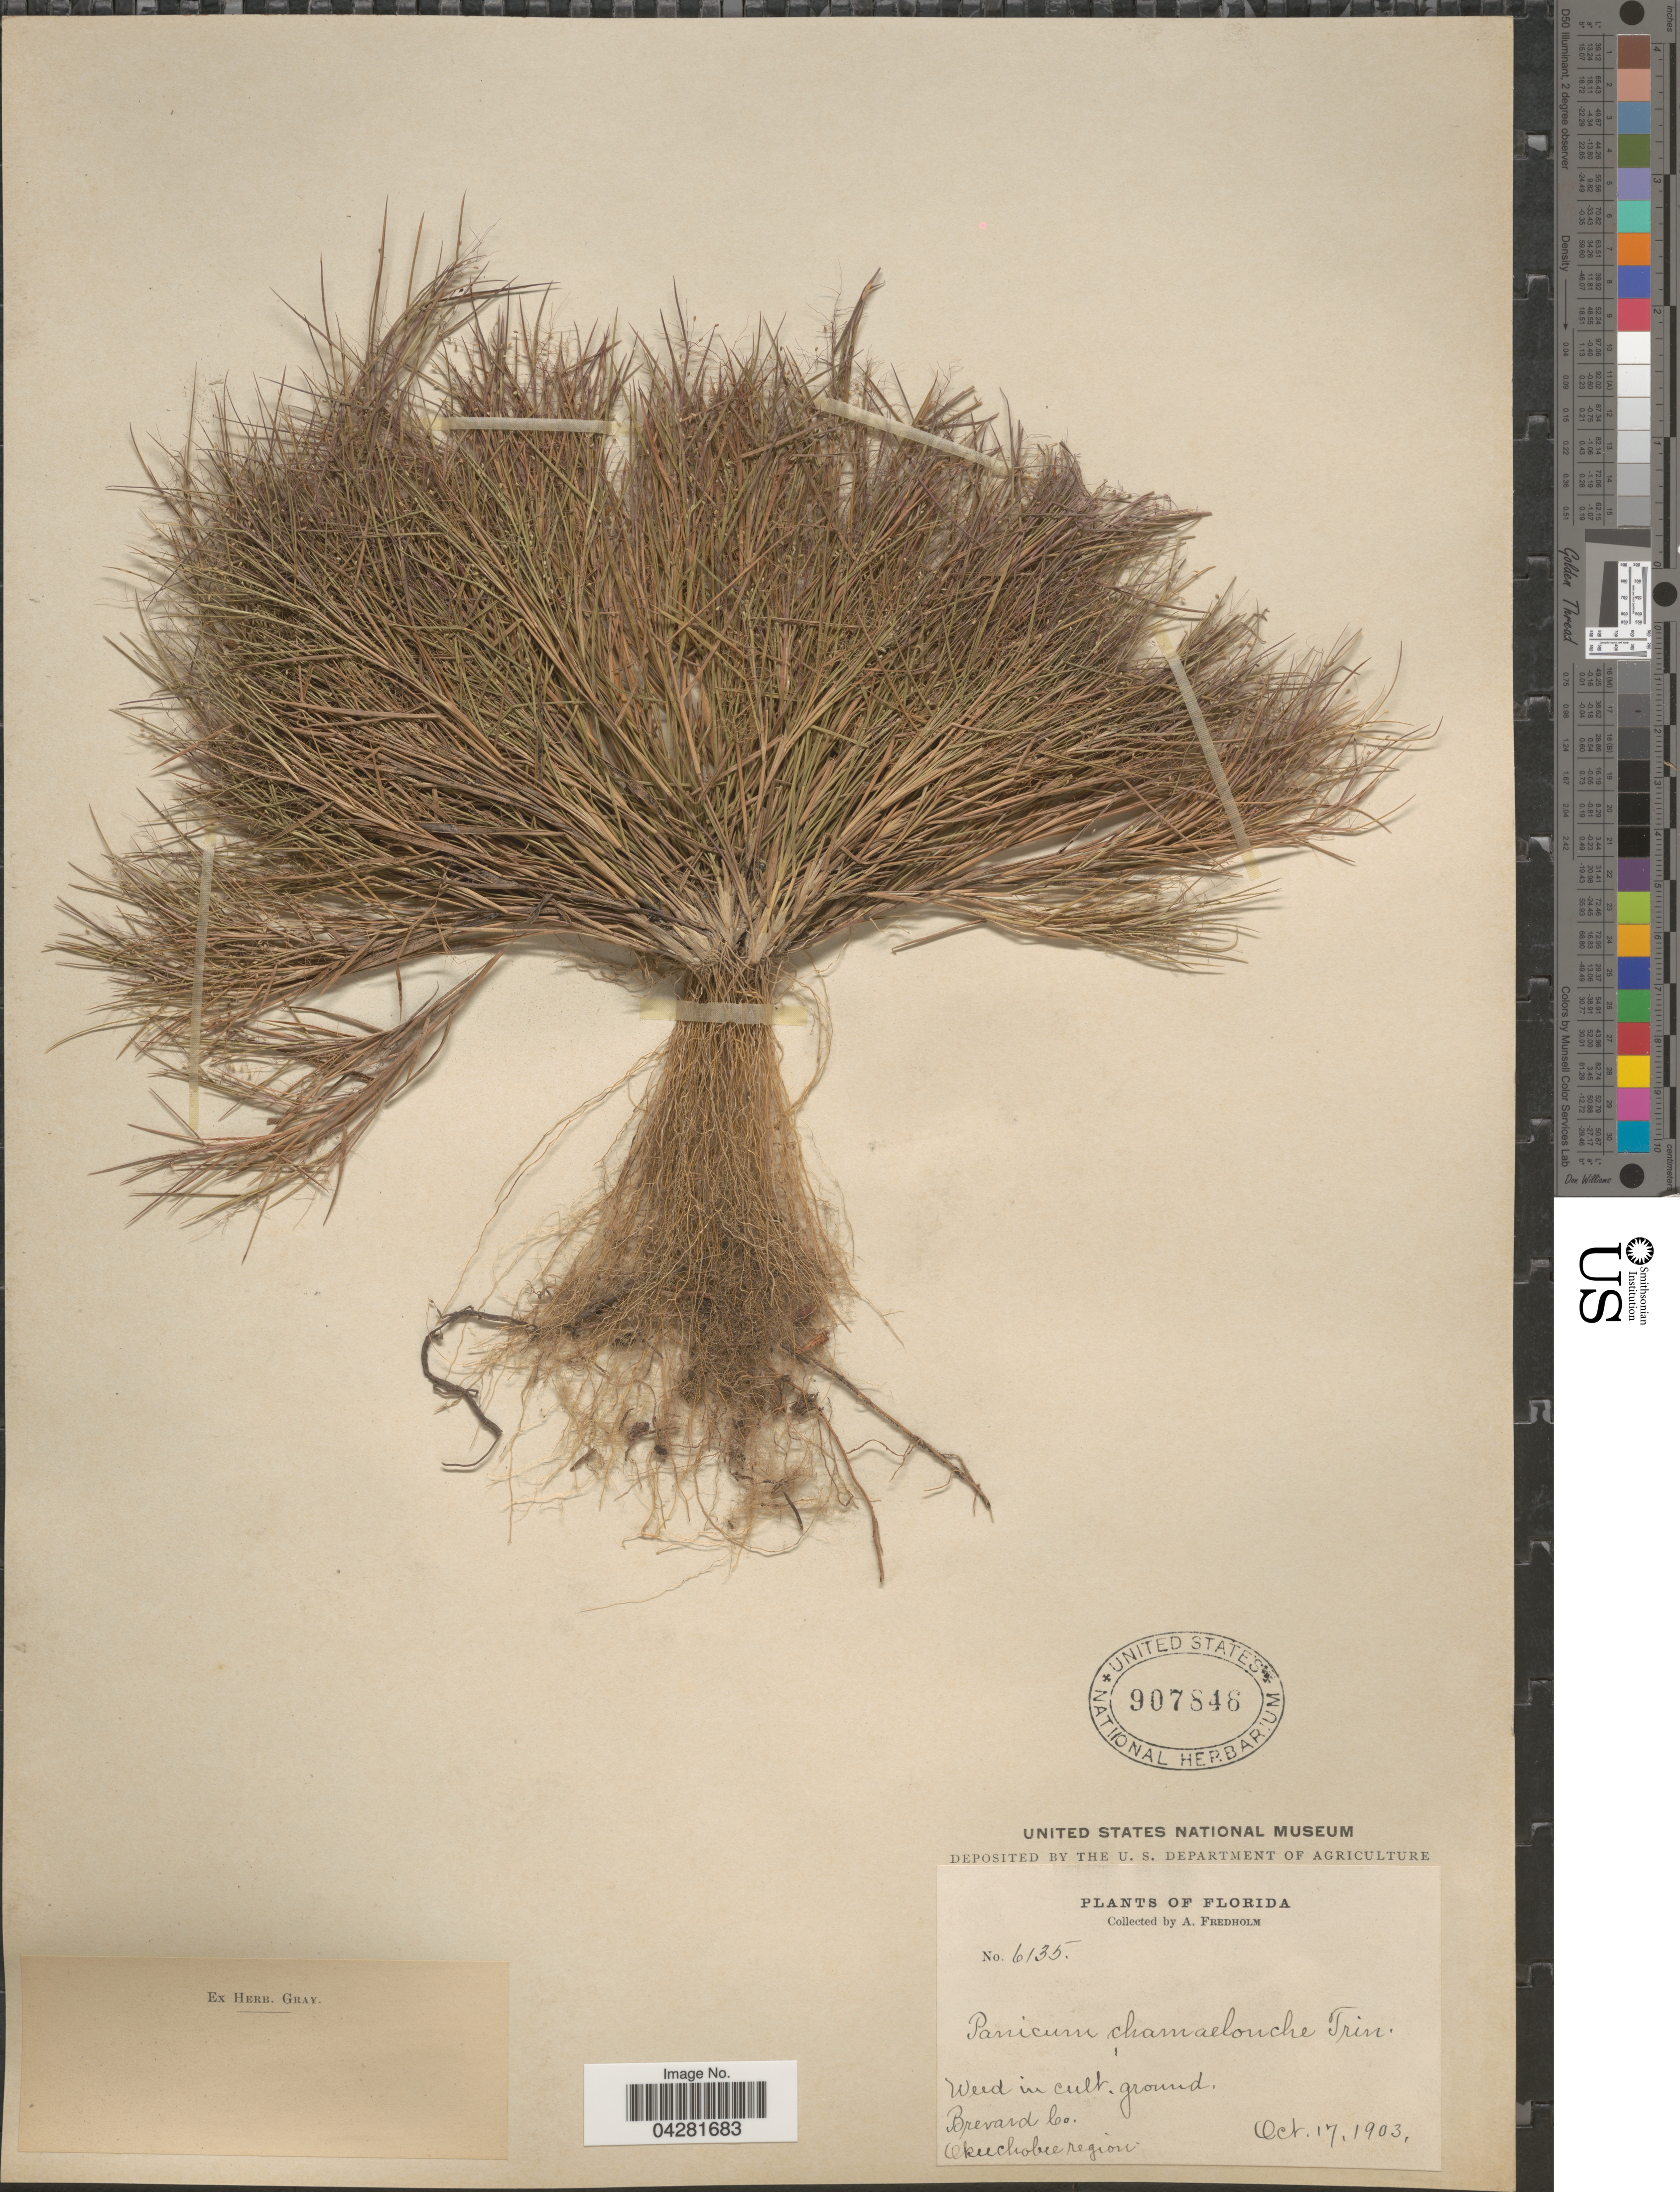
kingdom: Plantae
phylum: Tracheophyta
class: Liliopsida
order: Poales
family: Poaceae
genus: Dichanthelium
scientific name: Dichanthelium ensifolium var. ensifolium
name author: (Baldwin ex Elliot) Gould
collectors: A. Fredholm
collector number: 6135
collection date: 1903-10-17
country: United States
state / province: Florida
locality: Brevard Co. Okeechobee region.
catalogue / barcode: US 907846